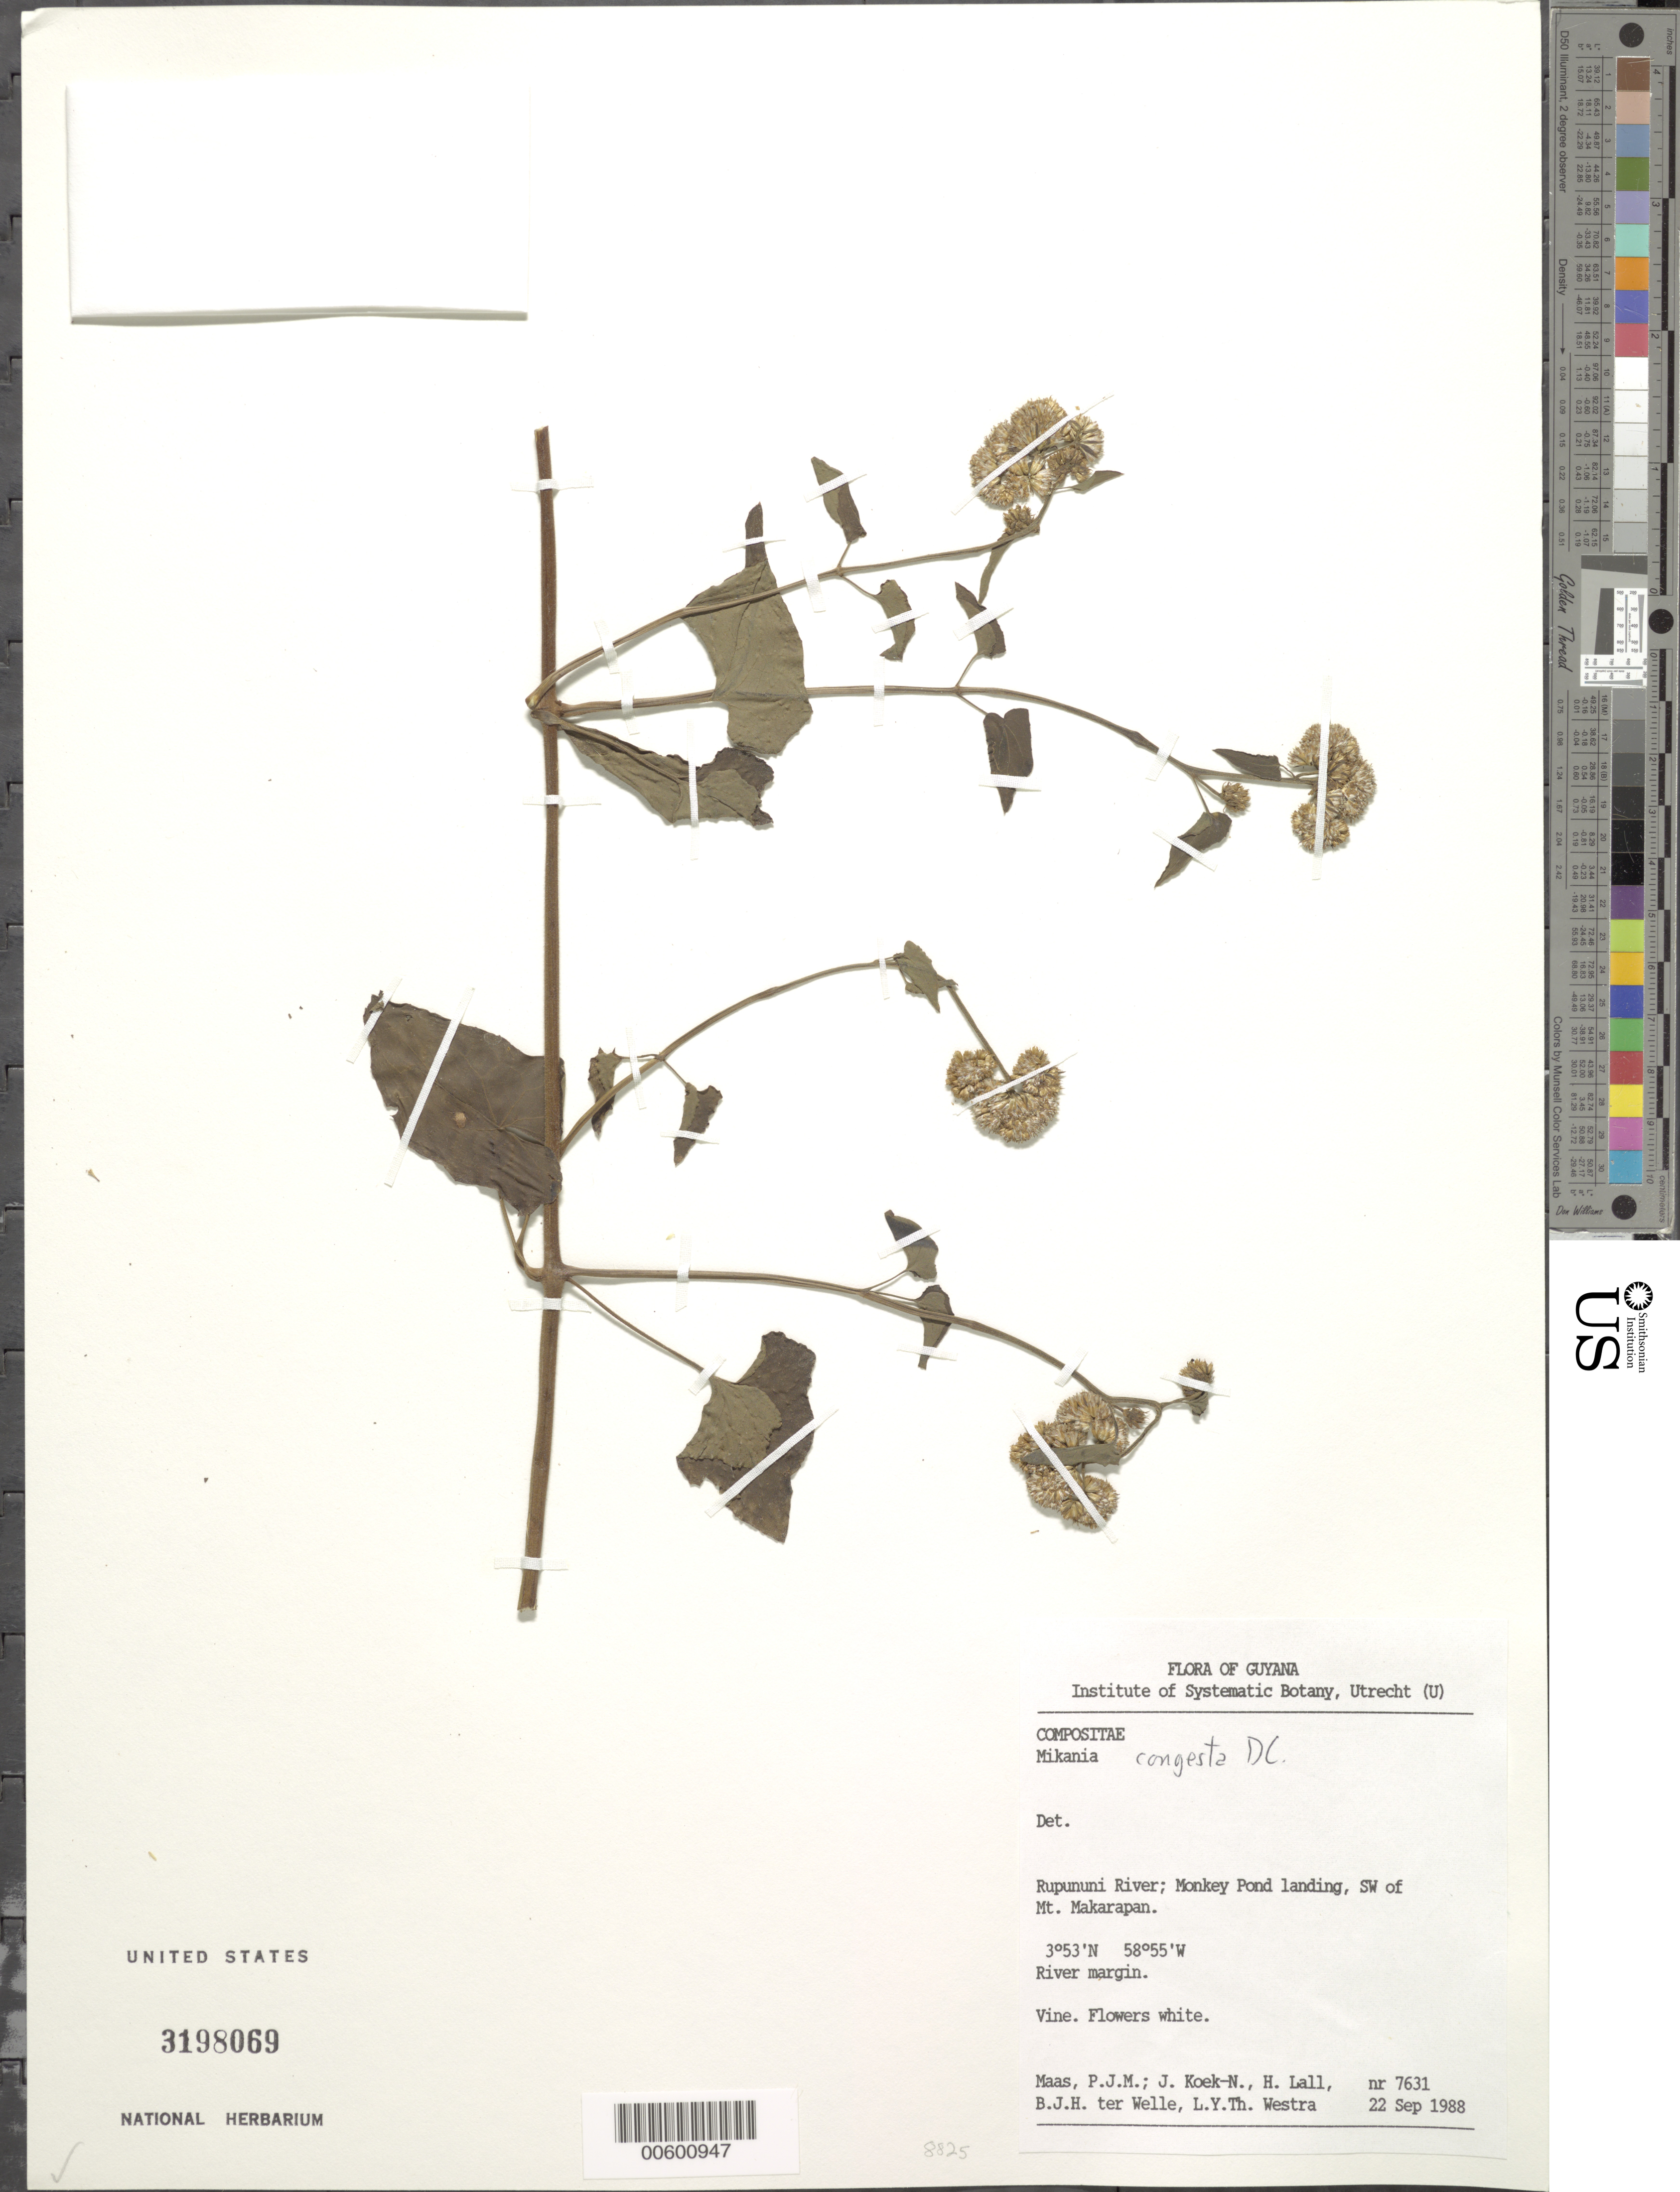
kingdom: Plantae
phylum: Tracheophyta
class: Magnoliopsida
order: Asterales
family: Asteraceae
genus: Mikania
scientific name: Mikania congesta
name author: DC.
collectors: P. Maas, J. Koek-Noorman, H. Lall, B. Welle & L. Y. T. Westra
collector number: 7631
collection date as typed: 22-Sep-88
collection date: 1988-09-22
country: Guyana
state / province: U. Takutu-U. Essequibo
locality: Monkey Pond landing, SW of Mt. Makarapan; Rupununi River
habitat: River margin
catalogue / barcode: US 3198069